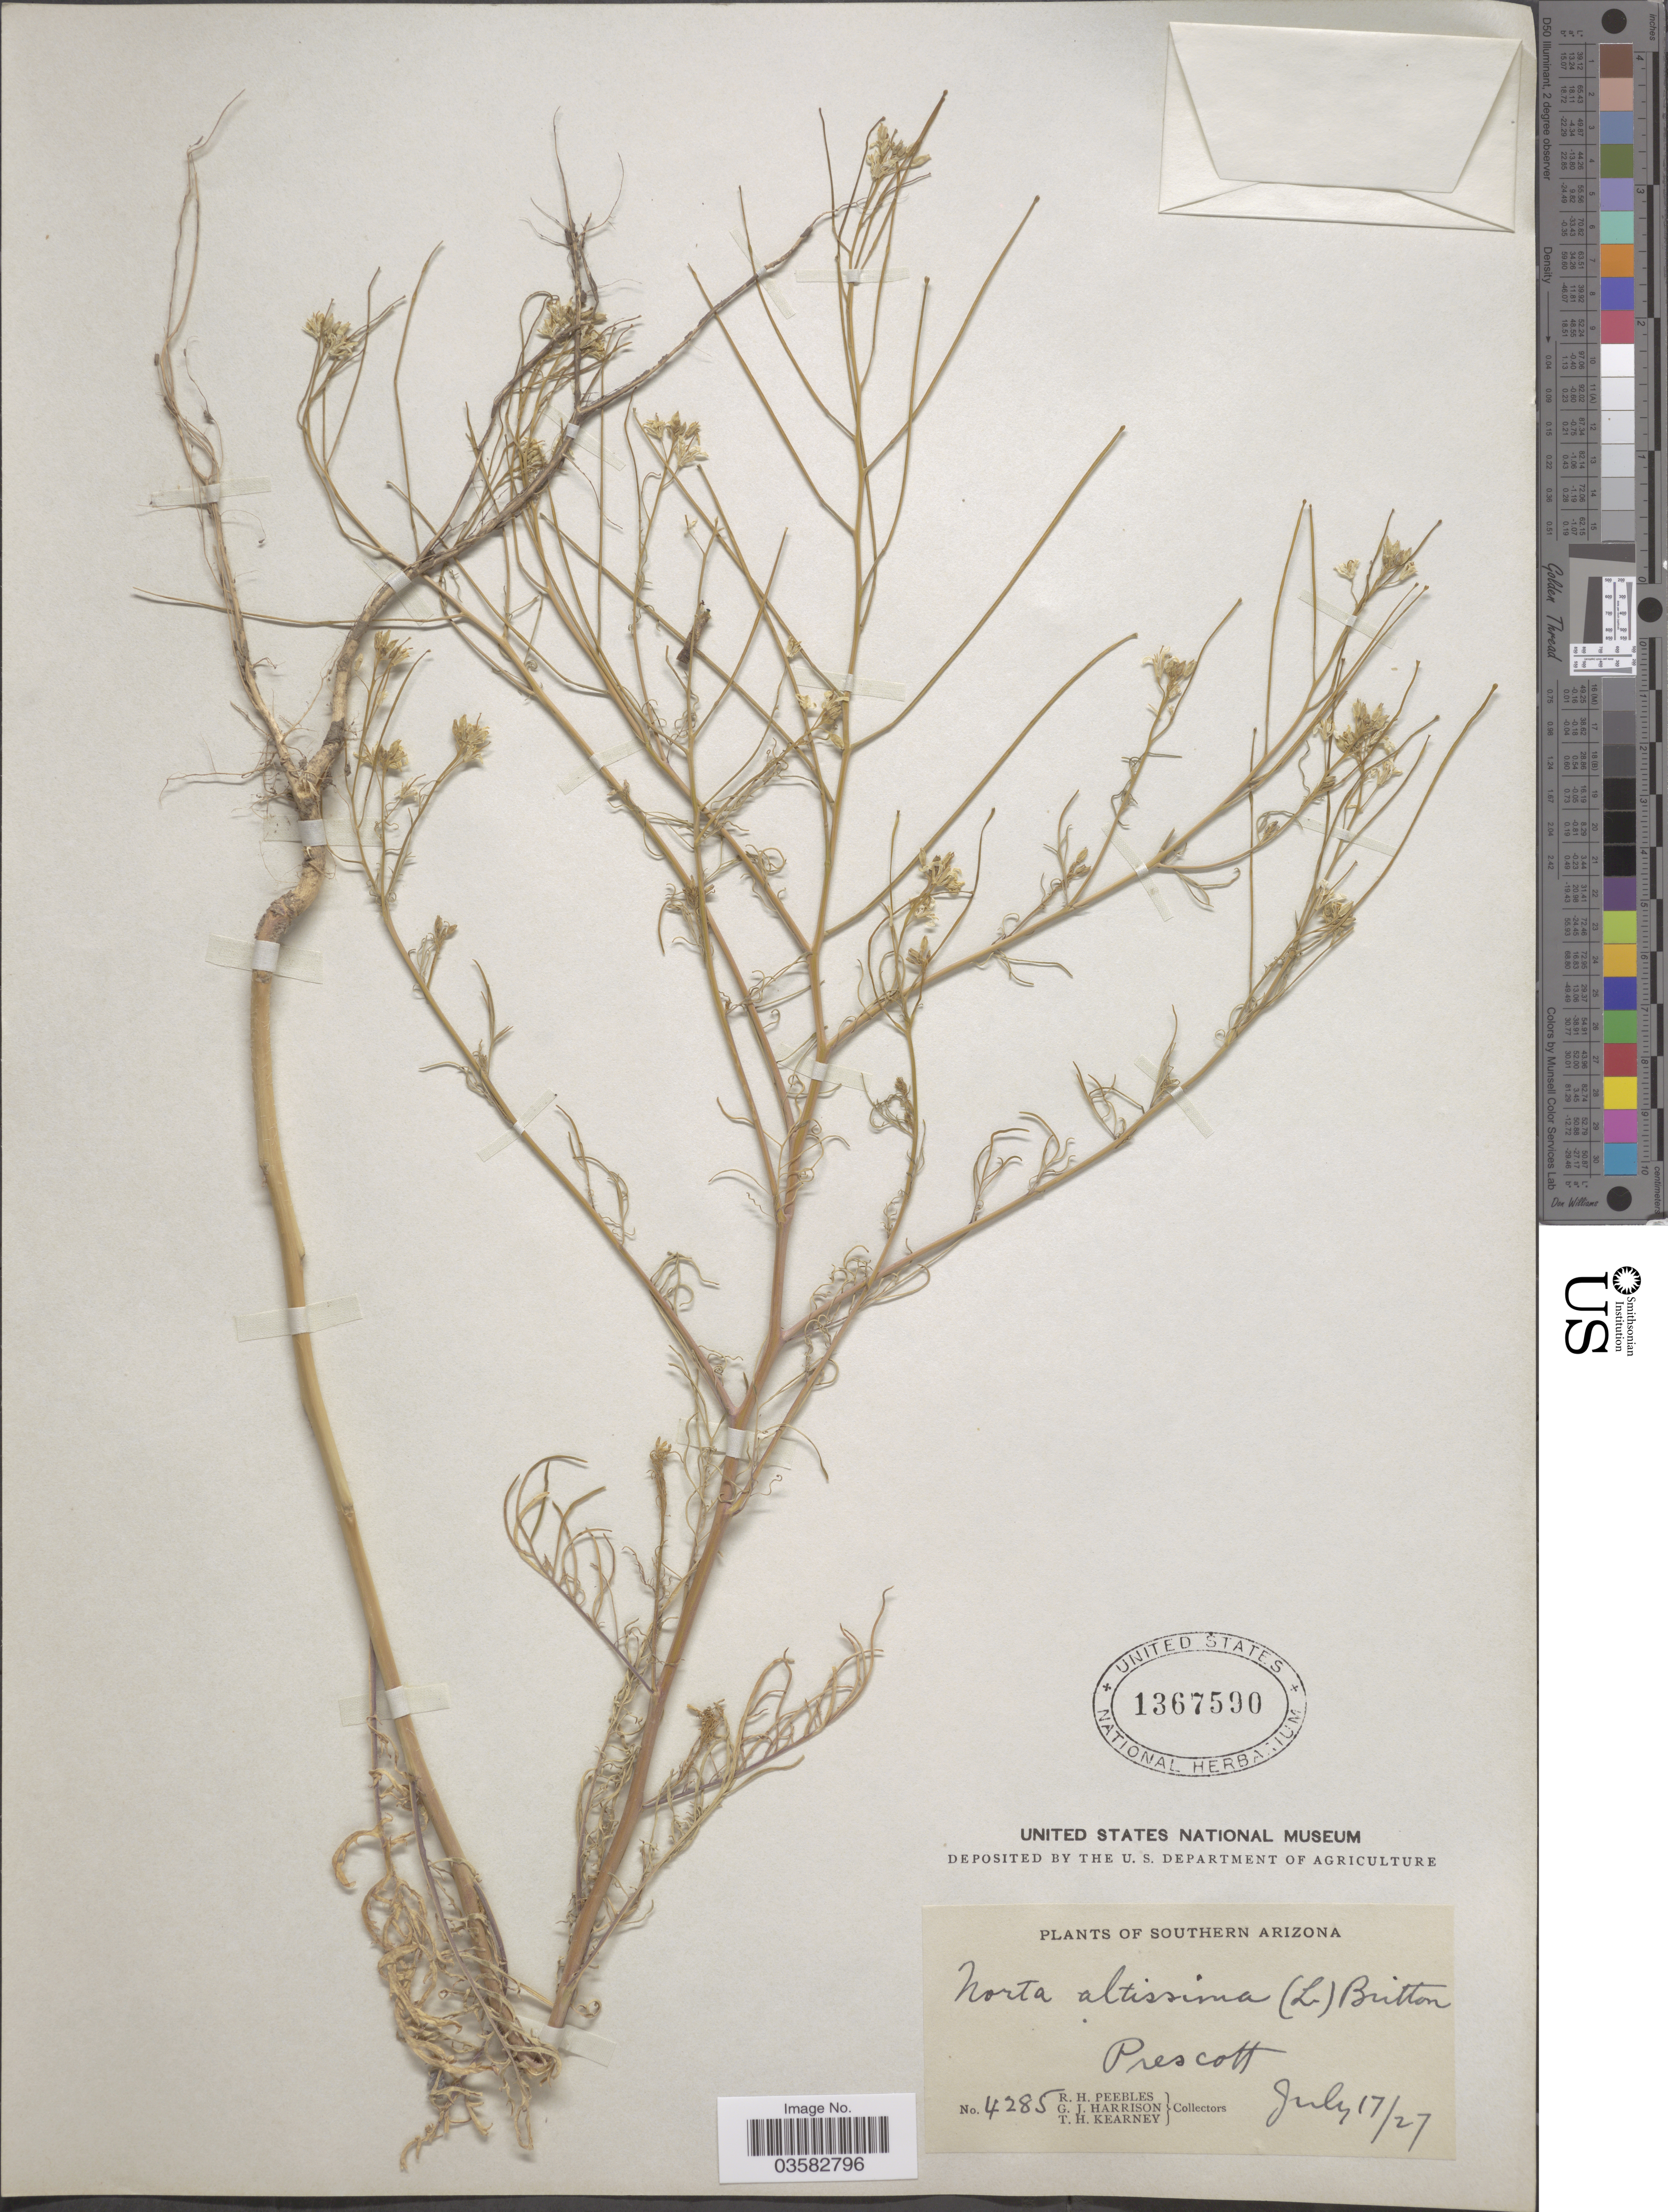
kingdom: Plantae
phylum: Tracheophyta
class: Magnoliopsida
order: Brassicales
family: Brassicaceae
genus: Sisymbrium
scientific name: Sisymbrium altissimum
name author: L.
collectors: R. H. Peebles, G. J. Harrison & T. H. Kearney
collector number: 4285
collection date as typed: Transcribed d/m/y: 17/7/27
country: United States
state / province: Arizona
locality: Southern Arizona. Prescott.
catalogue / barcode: US 1367590